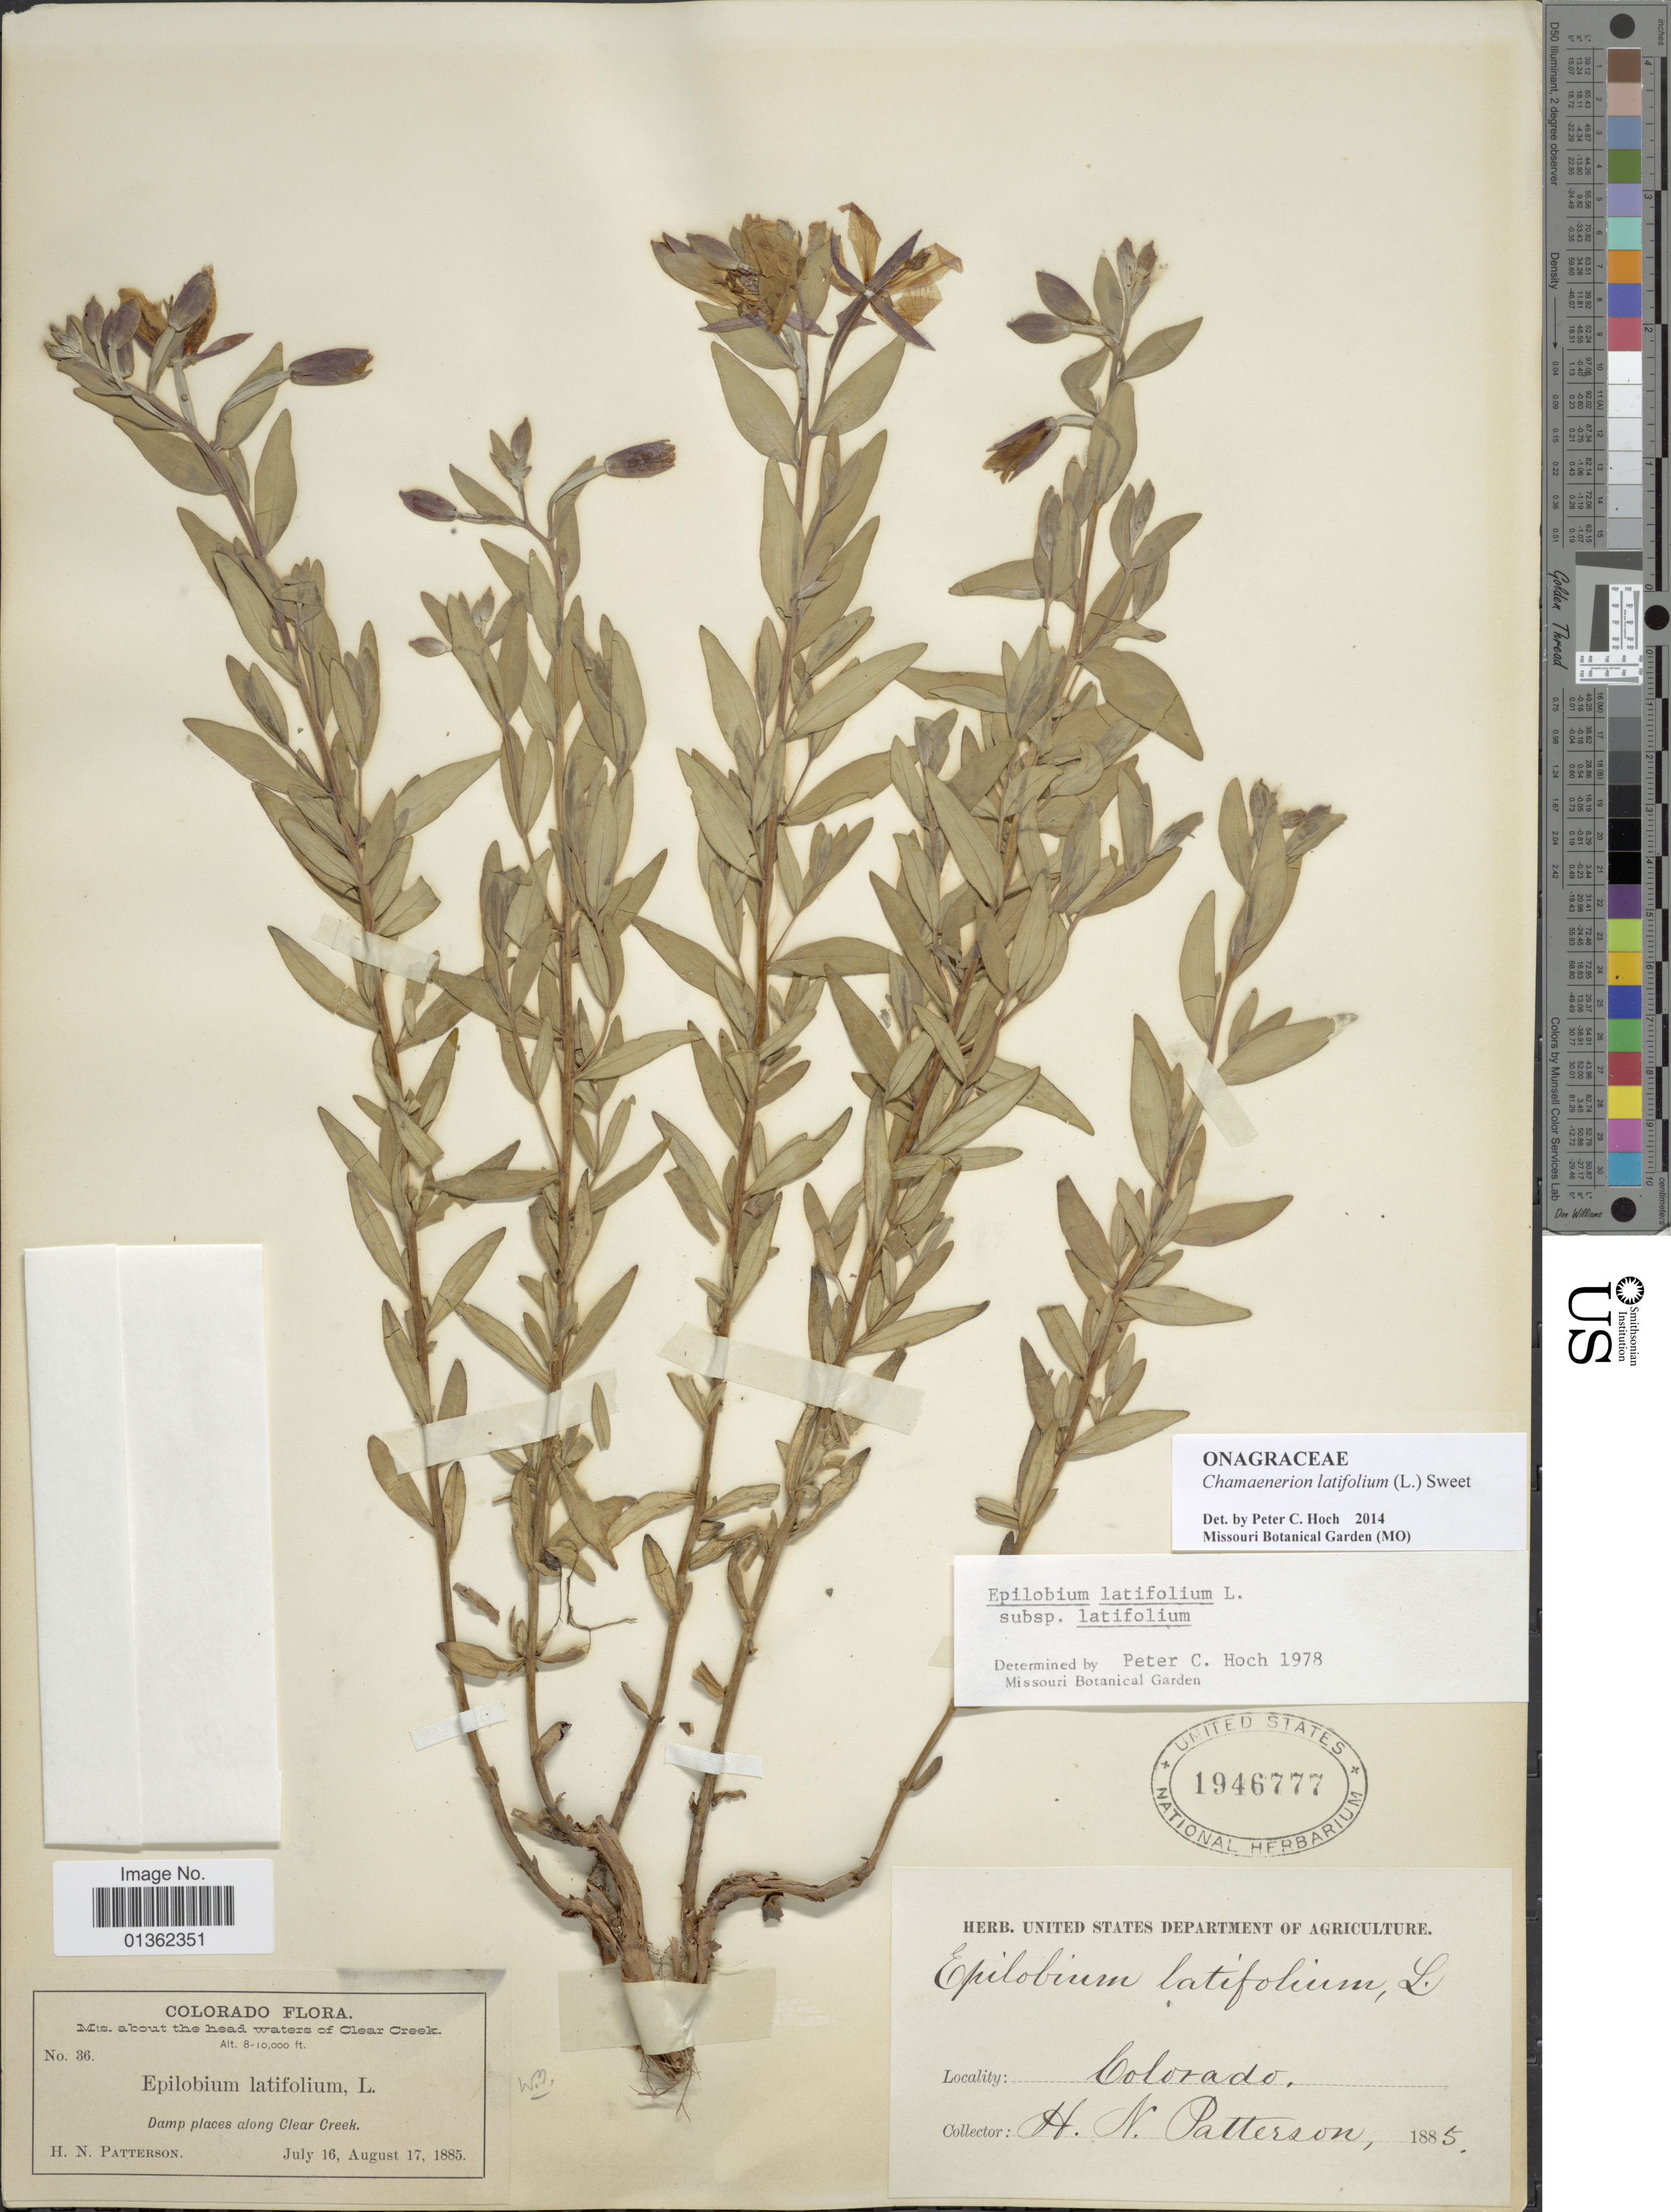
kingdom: Plantae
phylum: Tracheophyta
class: Magnoliopsida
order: Myrtales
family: Onagraceae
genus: Chamaenerion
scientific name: Chamaenerion latifolium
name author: (L.) Th. Fr. & Lange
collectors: H. N. Patterson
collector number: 36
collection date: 1885-07-16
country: United States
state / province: Colorado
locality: Mts. about the head waters of Clear Creek.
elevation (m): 2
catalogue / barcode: US 1946777